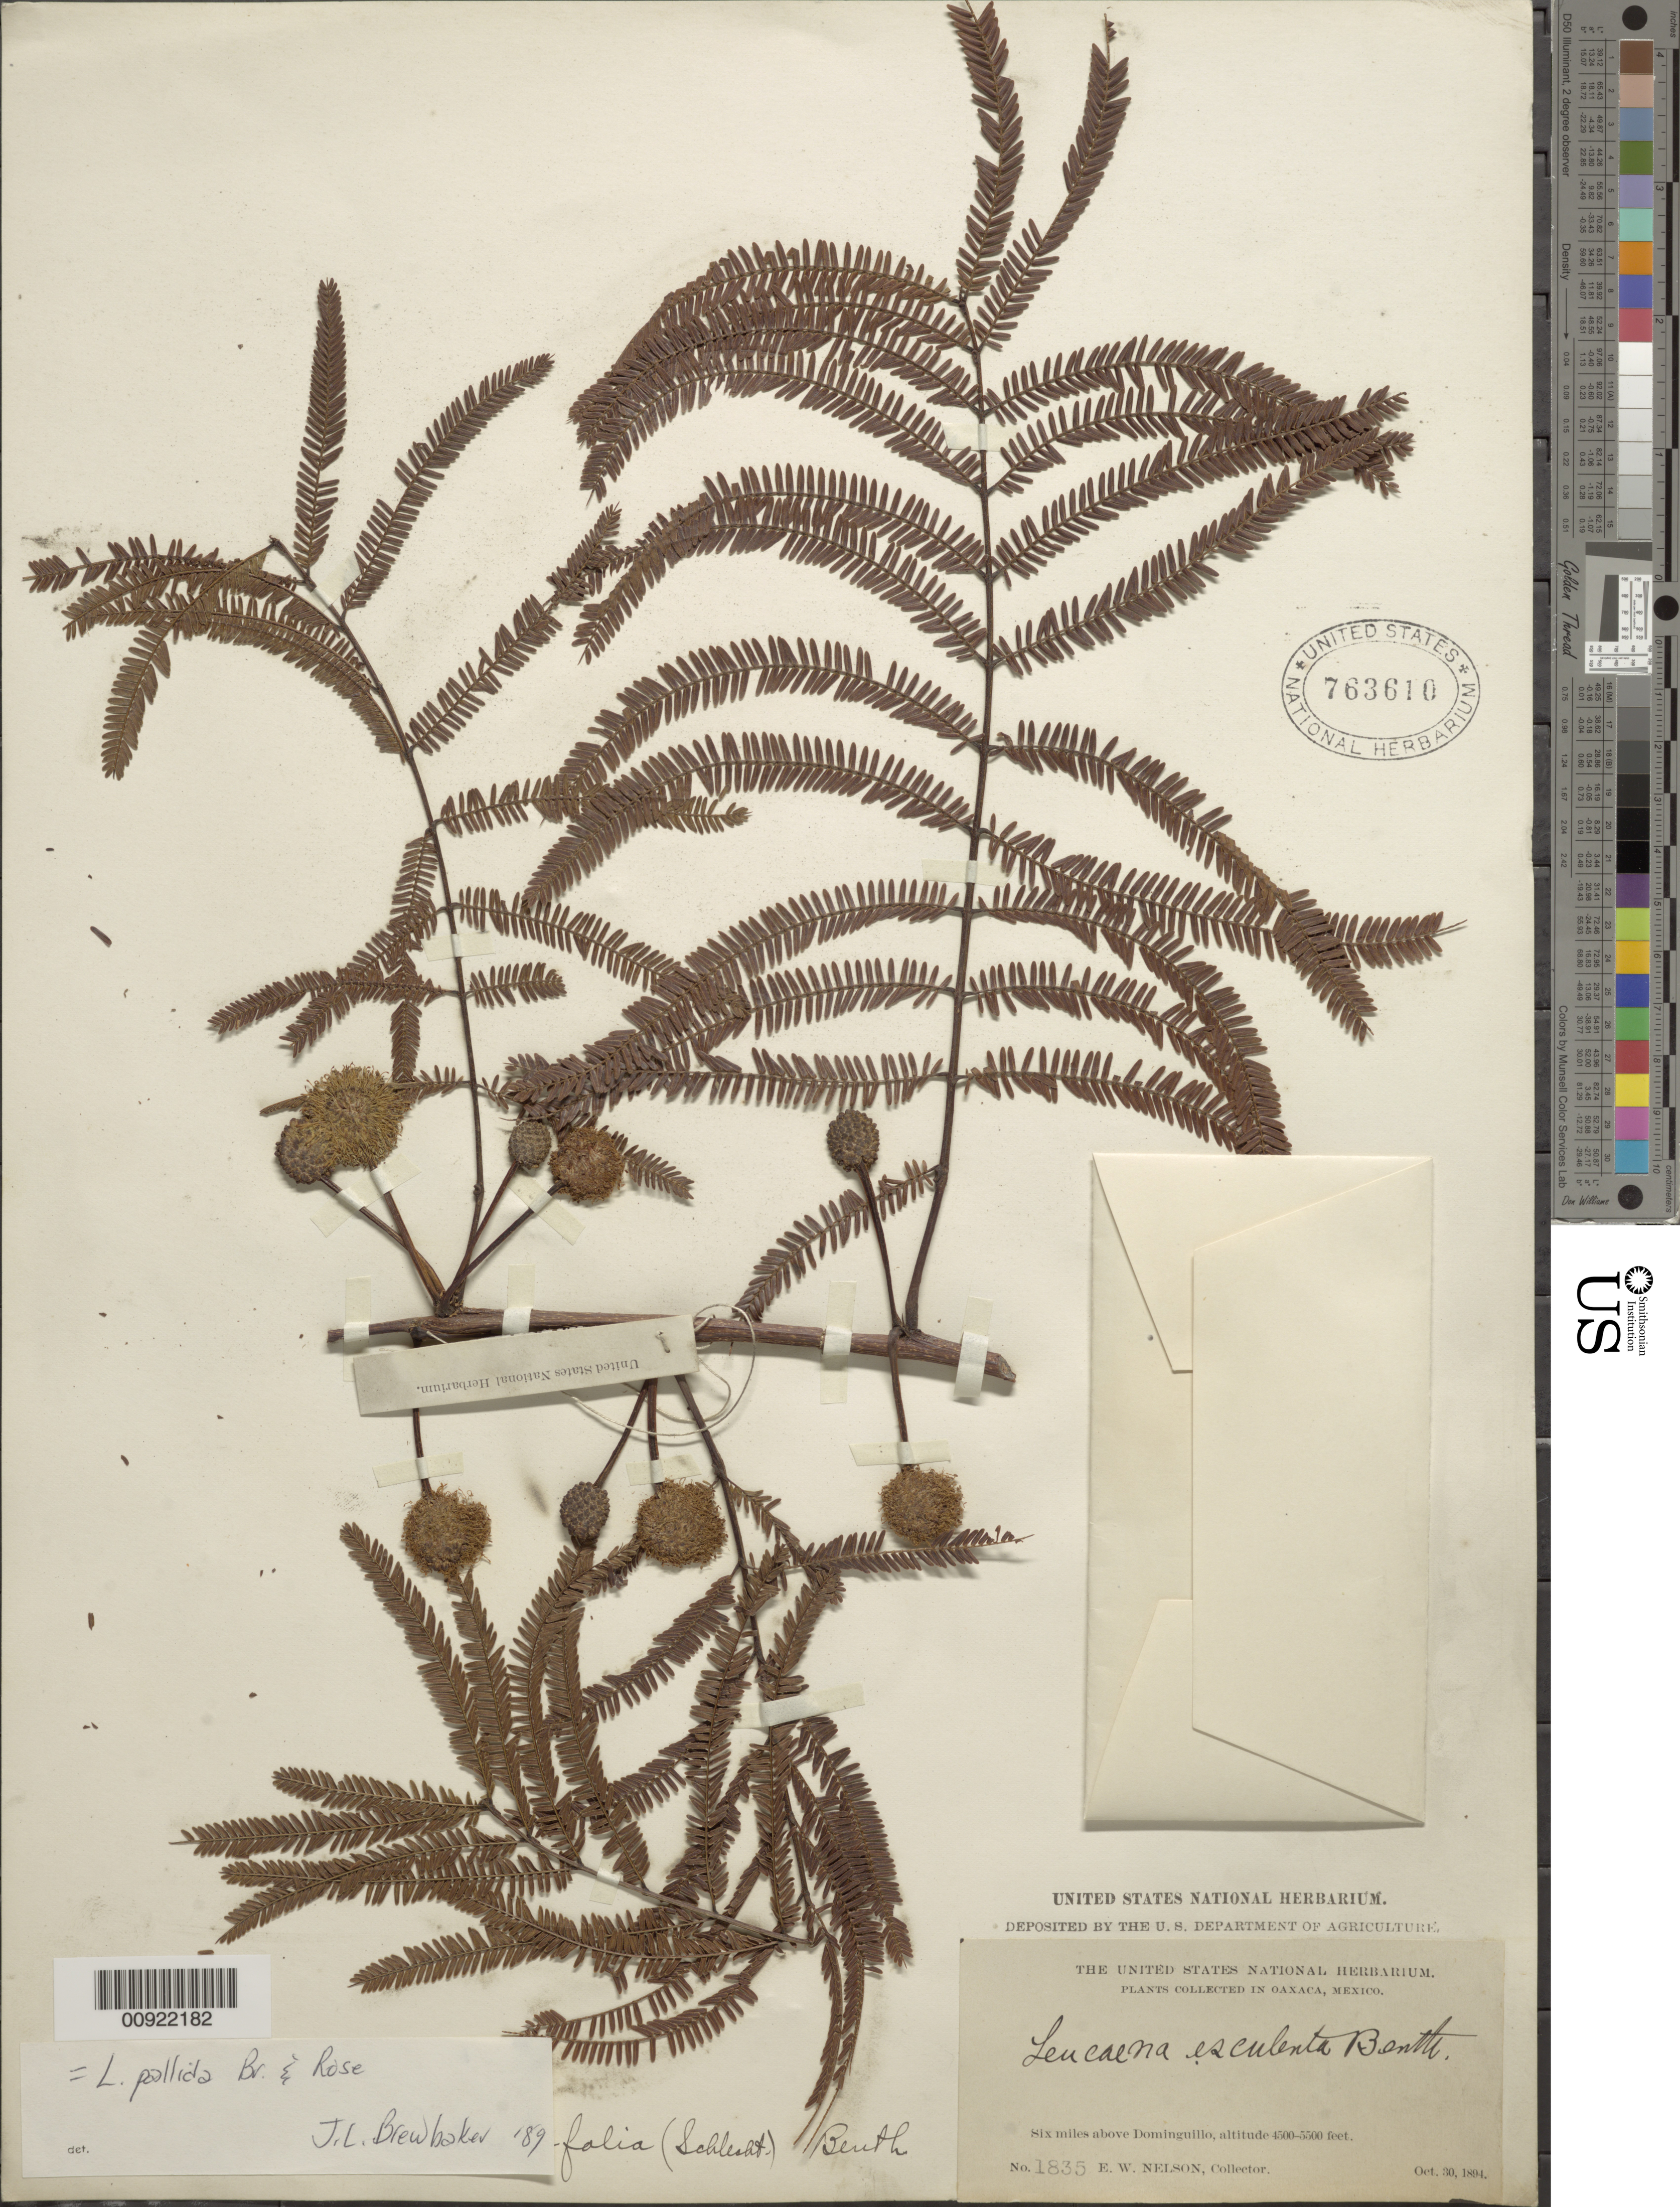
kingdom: Plantae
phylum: Tracheophyta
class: Magnoliopsida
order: Fabales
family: Fabaceae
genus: Leucaena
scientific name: Leucaena pallida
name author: Britton & Rose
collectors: E. W. Nelson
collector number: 1835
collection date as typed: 30 Oct 1894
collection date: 1894-10-30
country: Mexico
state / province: Oaxaca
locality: Six miles above Dominguillo.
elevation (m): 1372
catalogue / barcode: US 763610